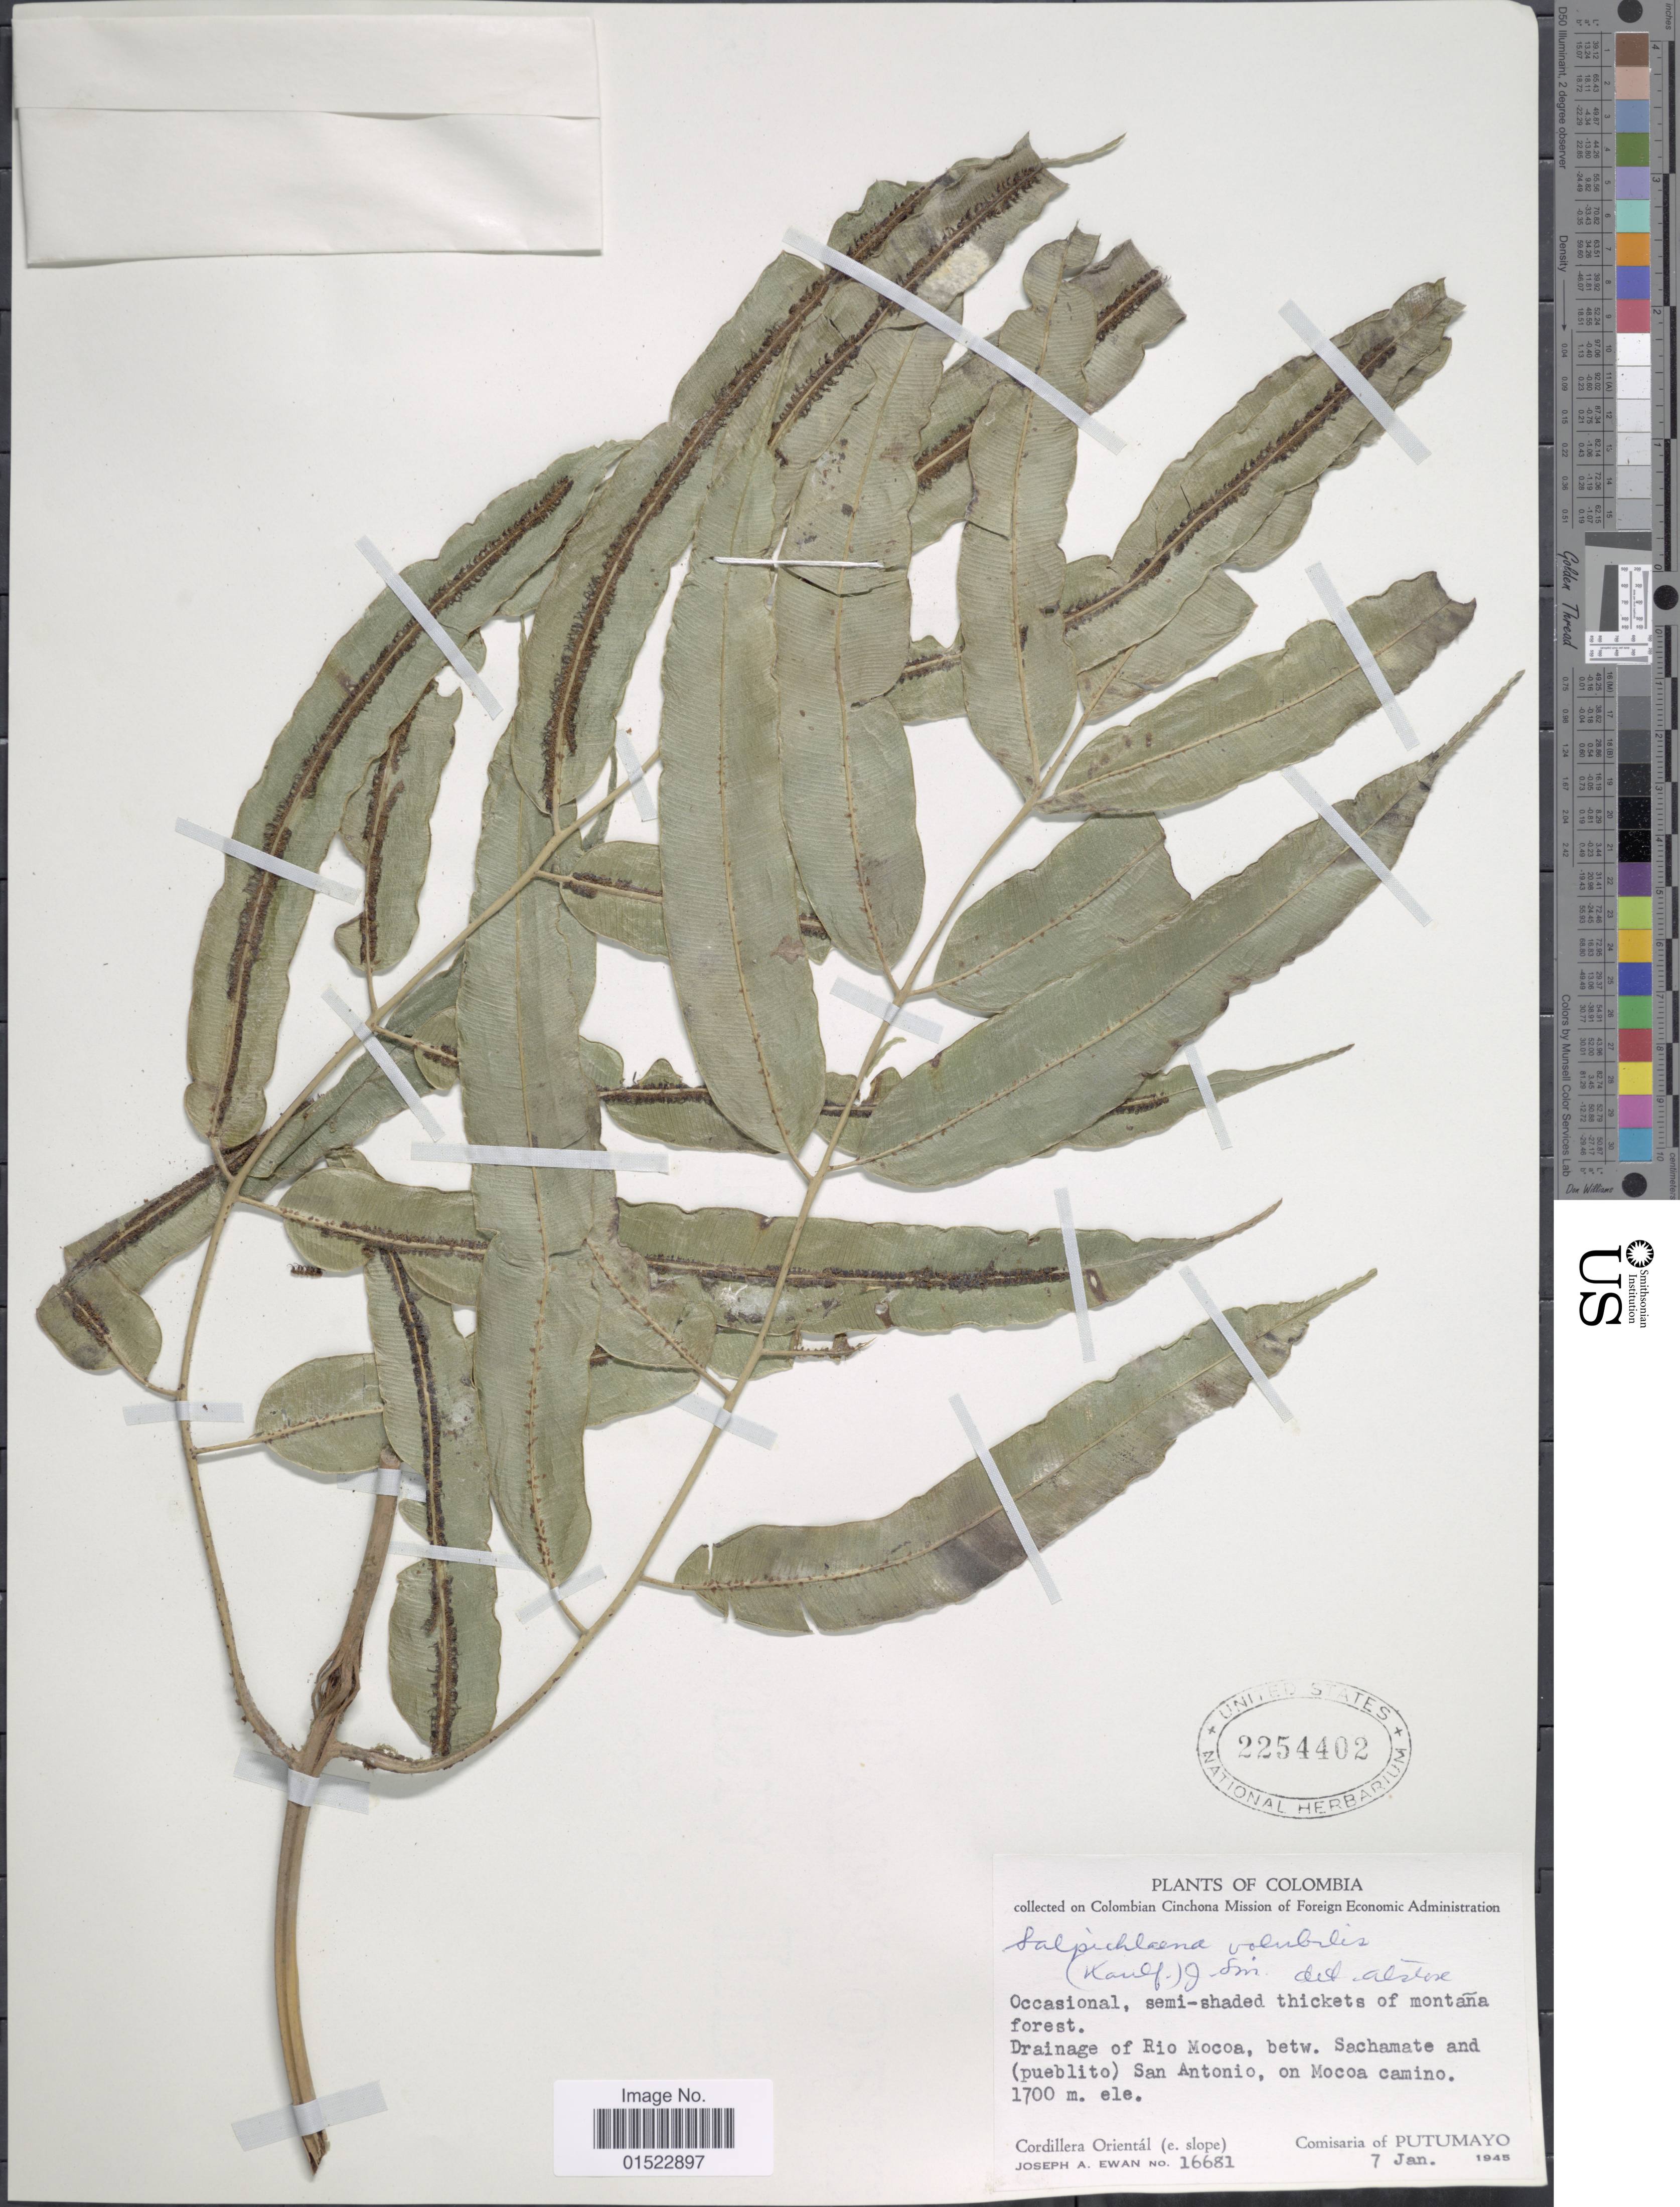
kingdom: Plantae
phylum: Tracheophyta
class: Polypodiopsida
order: Polypodiales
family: Blechnaceae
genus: Salpichlaena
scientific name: Salpichlaena volubilis subsp. volubilis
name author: (Kaulf.) J. Sm.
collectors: J. A. Ewan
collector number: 16681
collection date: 1945-01-07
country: Colombia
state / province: Putumayo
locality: Department of Putumayo, Drainage of Rio Mocoa, betw, Sachamate and (pueblito) San Antonio, on Mocoa camino, Cordillera Orietnal(e. slope)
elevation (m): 1700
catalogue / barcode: US 2254402